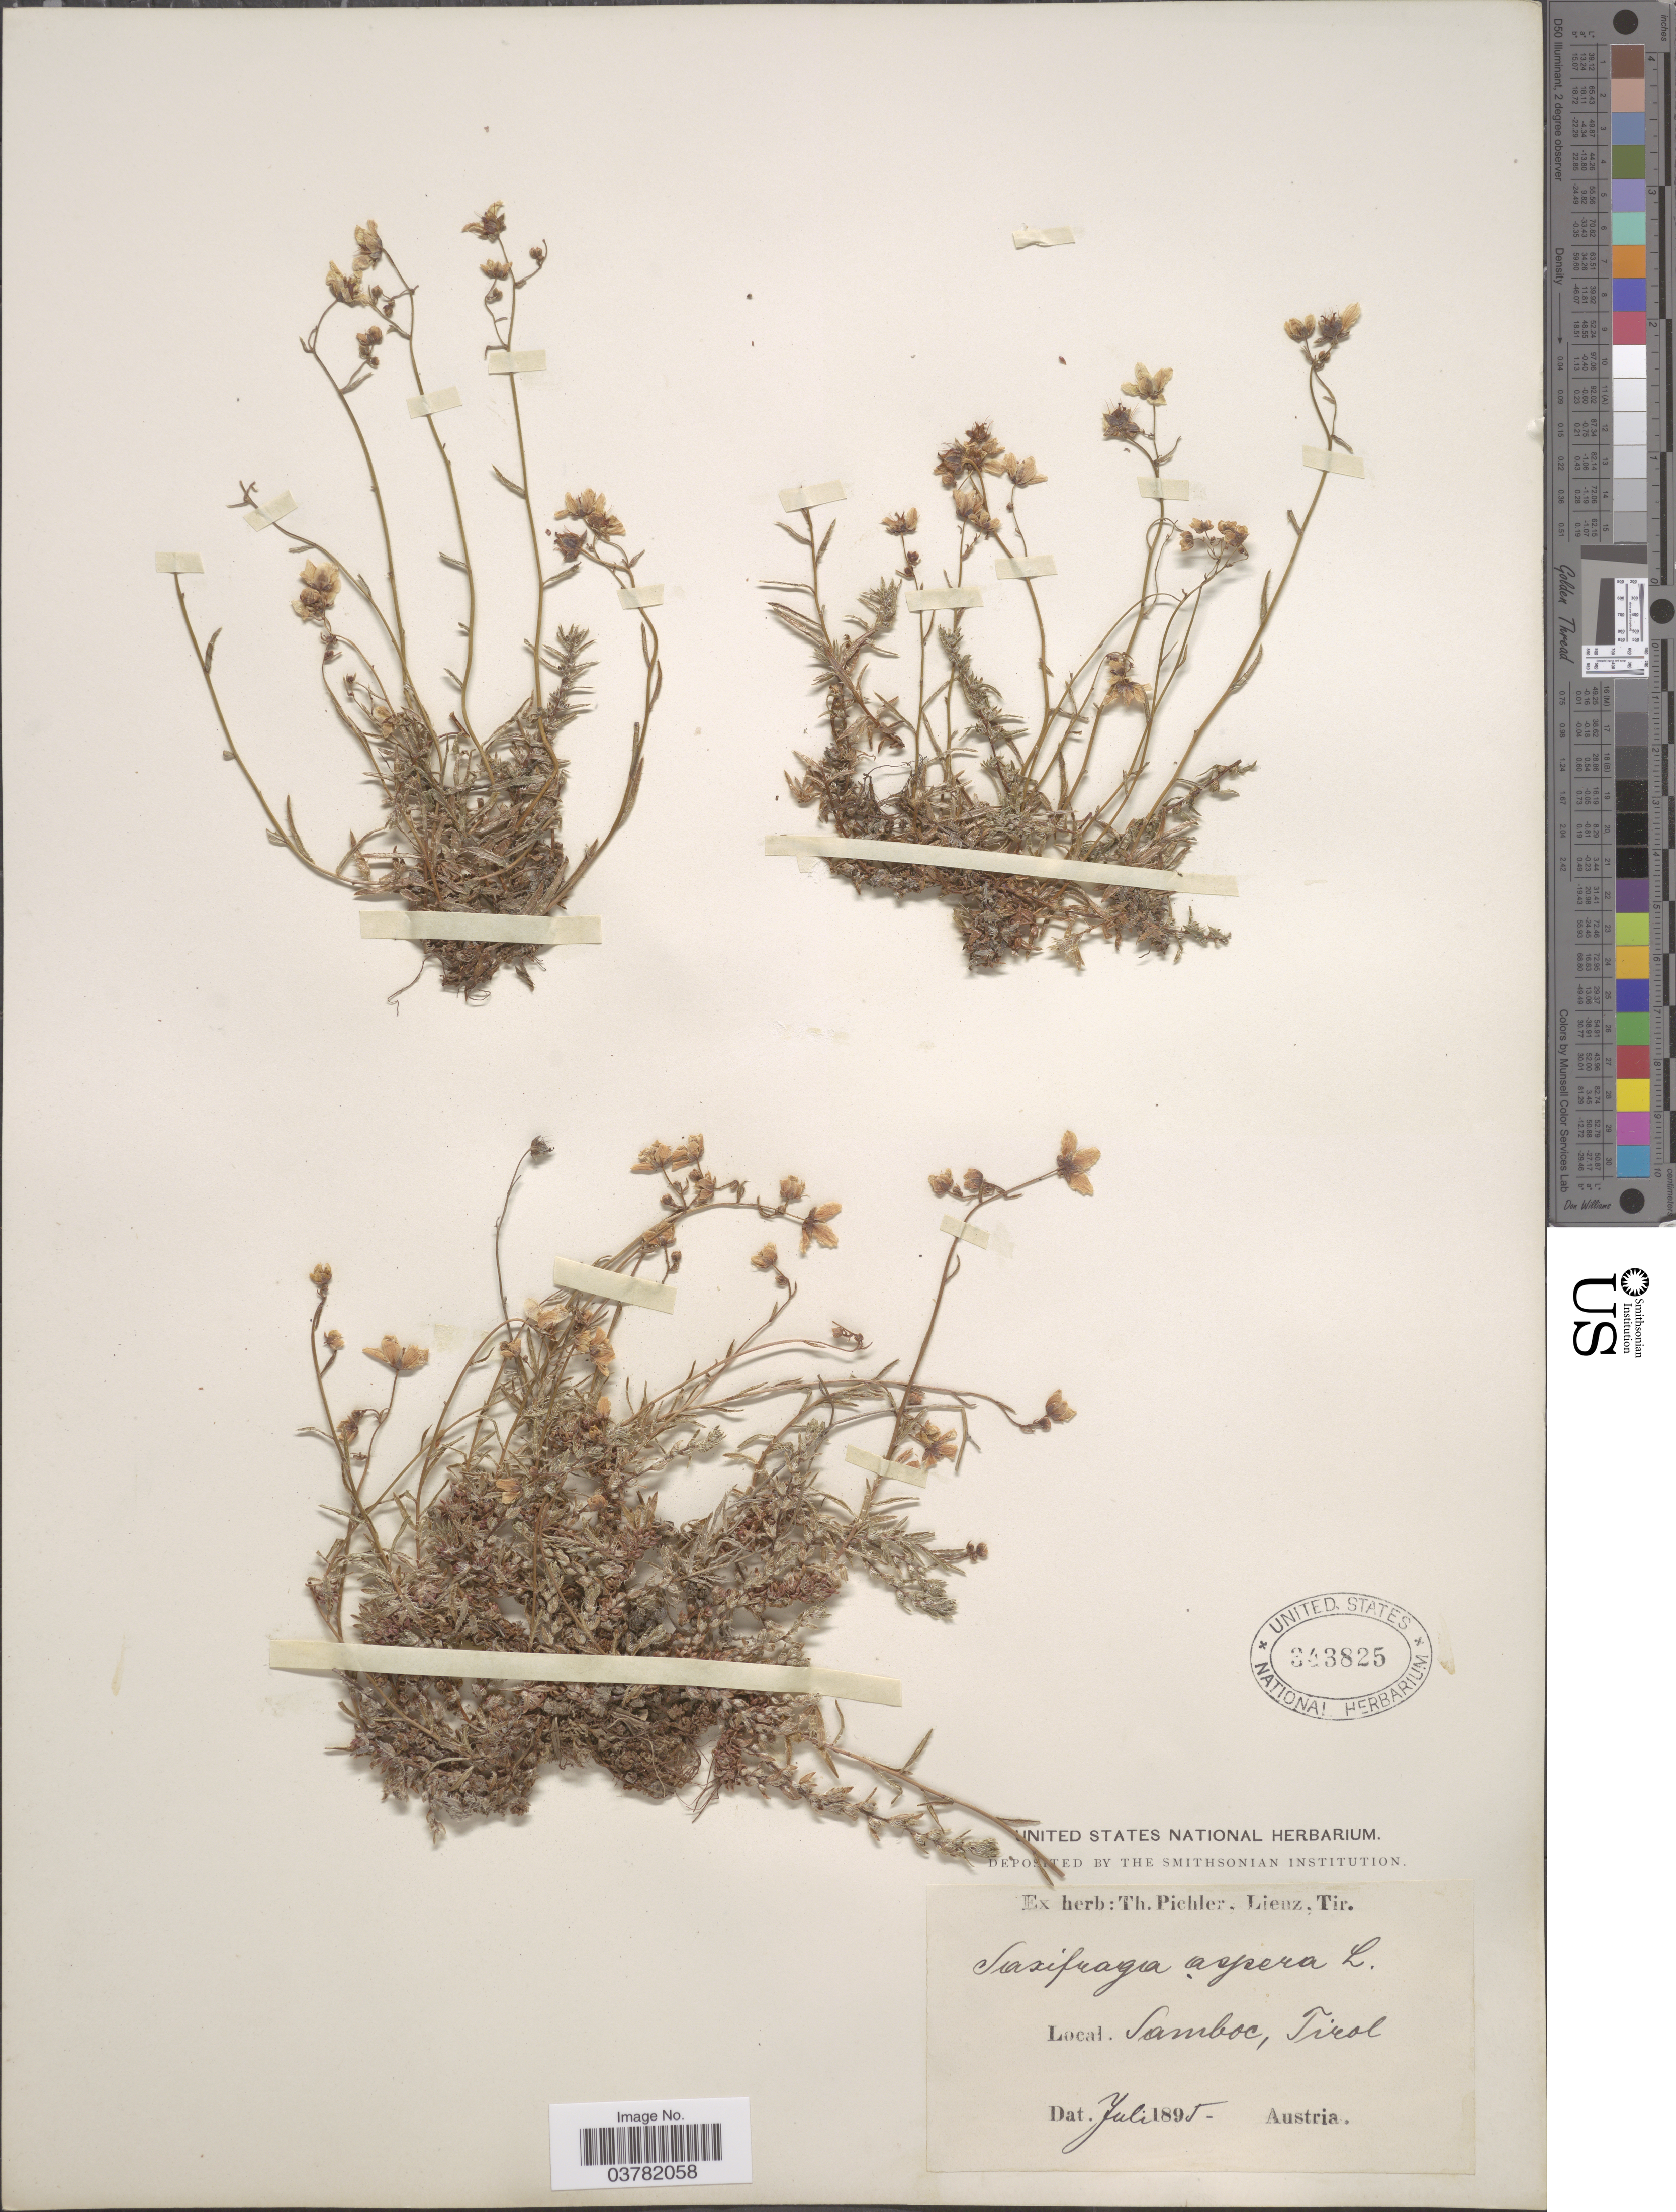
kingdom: Plantae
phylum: Tracheophyta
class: Magnoliopsida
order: Saxifragales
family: Saxifragaceae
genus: Saxifraga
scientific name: Saxifraga aspera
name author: L.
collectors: ex herb. T. Pichler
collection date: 1895-07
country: Austria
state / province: Tirol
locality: Samboc [interpreted].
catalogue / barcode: US 343825